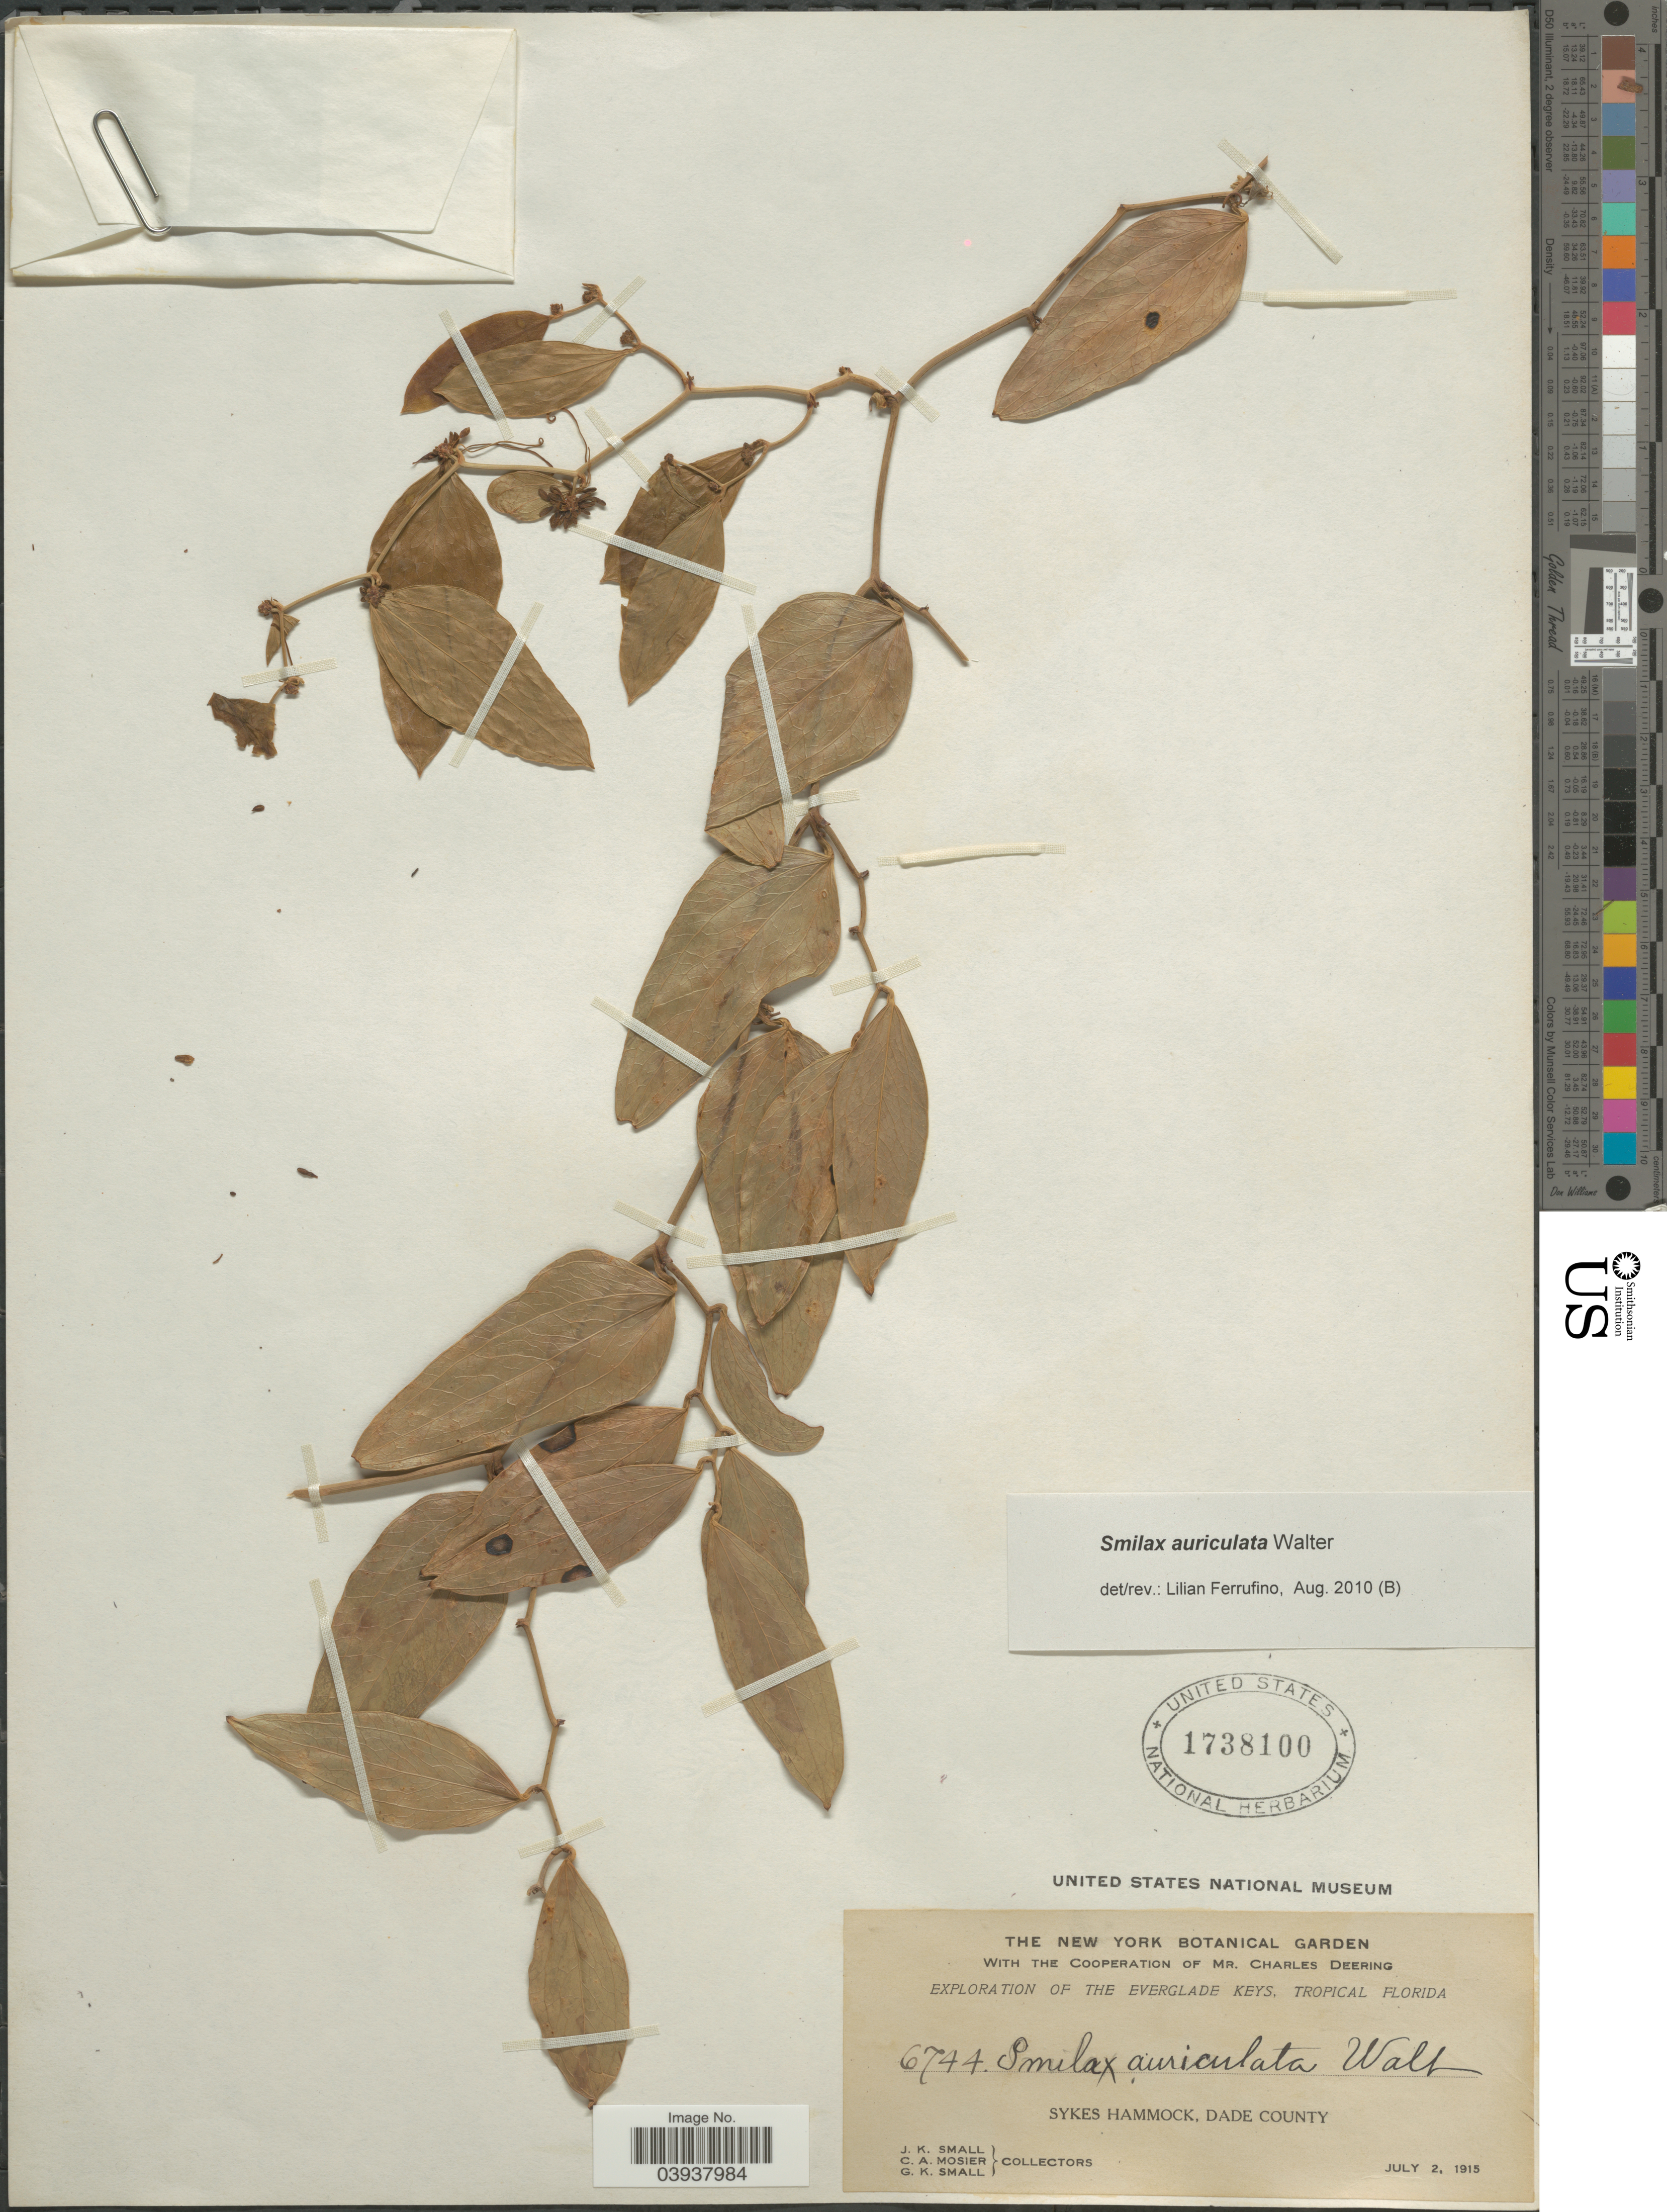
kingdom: Plantae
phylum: Tracheophyta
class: Liliopsida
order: Liliales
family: Smilacaceae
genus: Smilax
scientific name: Smilax auriculata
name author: Walter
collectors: J. K. Small, C. A. Mosier & G. K. Small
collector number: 6744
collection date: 1915-07-02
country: United States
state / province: Florida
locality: Everglade Keys, Tropical Florida. Sykes Hammock, Dade County.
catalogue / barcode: US 1738100